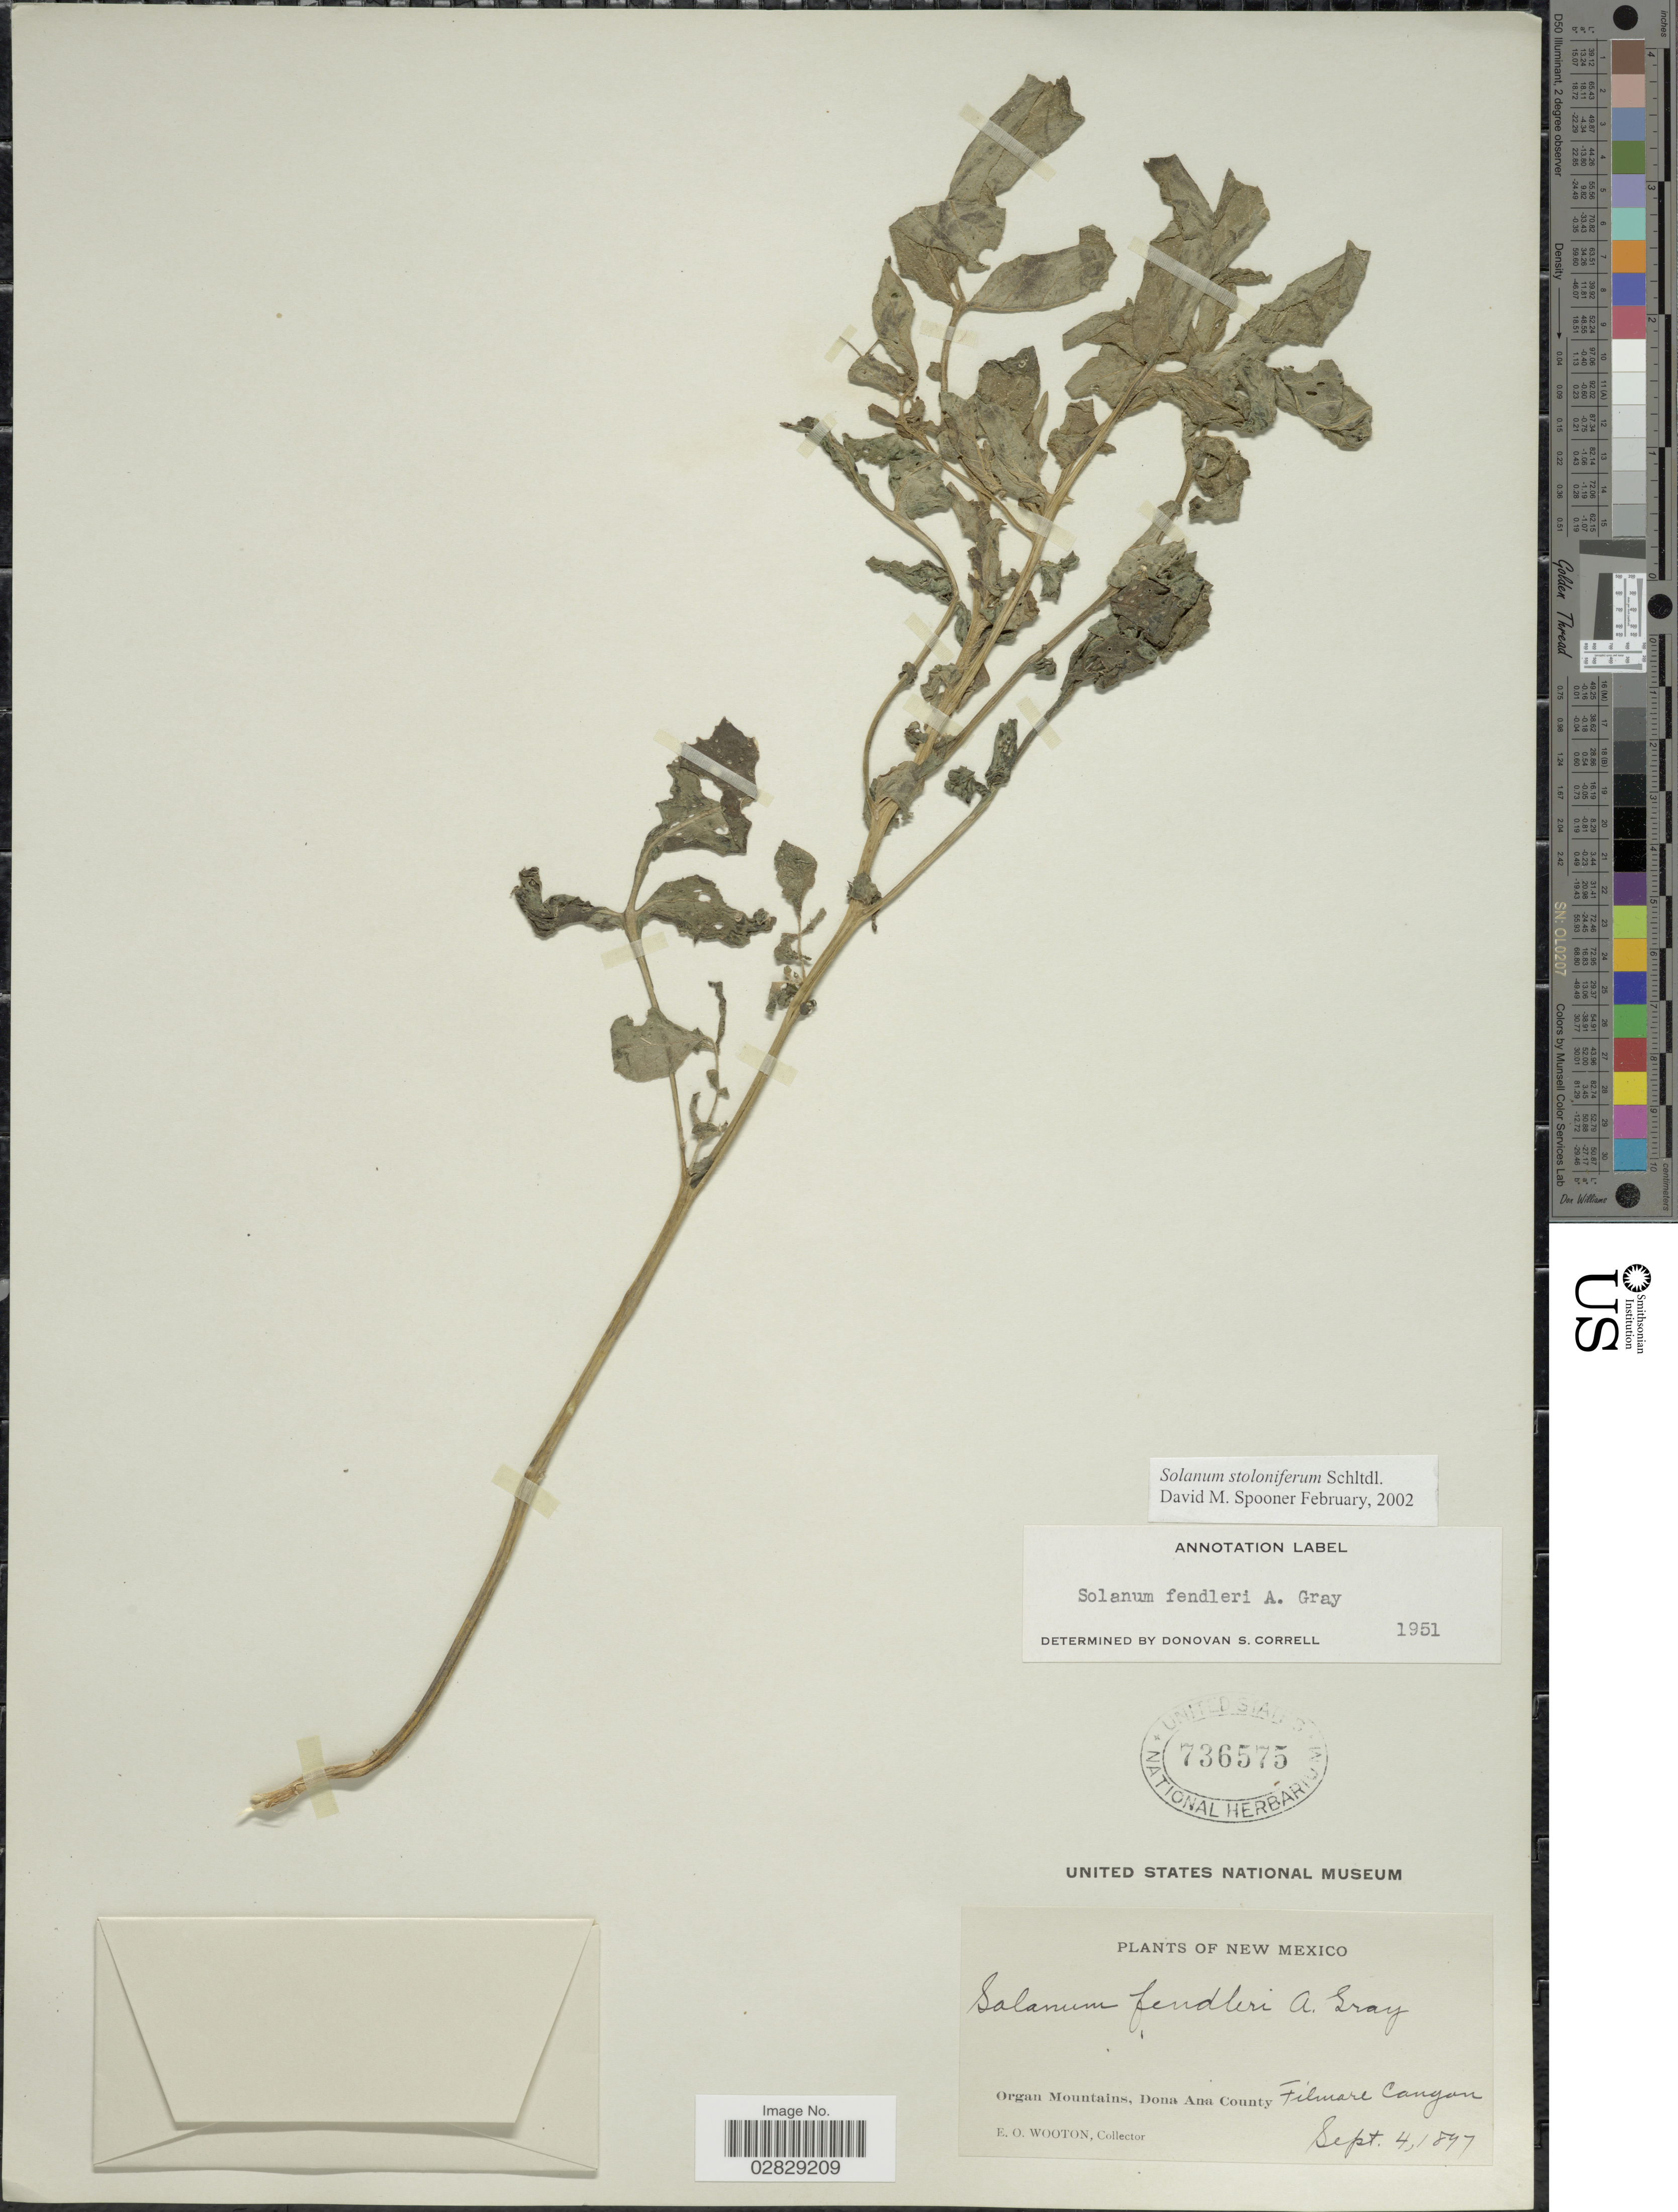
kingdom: Plantae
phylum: Tracheophyta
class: Magnoliopsida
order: Solanales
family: Solanaceae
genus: Solanum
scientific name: Solanum stoloniferum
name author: Schltdl.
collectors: E. O. Wooton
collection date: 1897-09-04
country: United States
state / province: New Mexico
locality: Organ Mountains, Dona Ana County. Filmare Canyon.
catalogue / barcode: US 736575